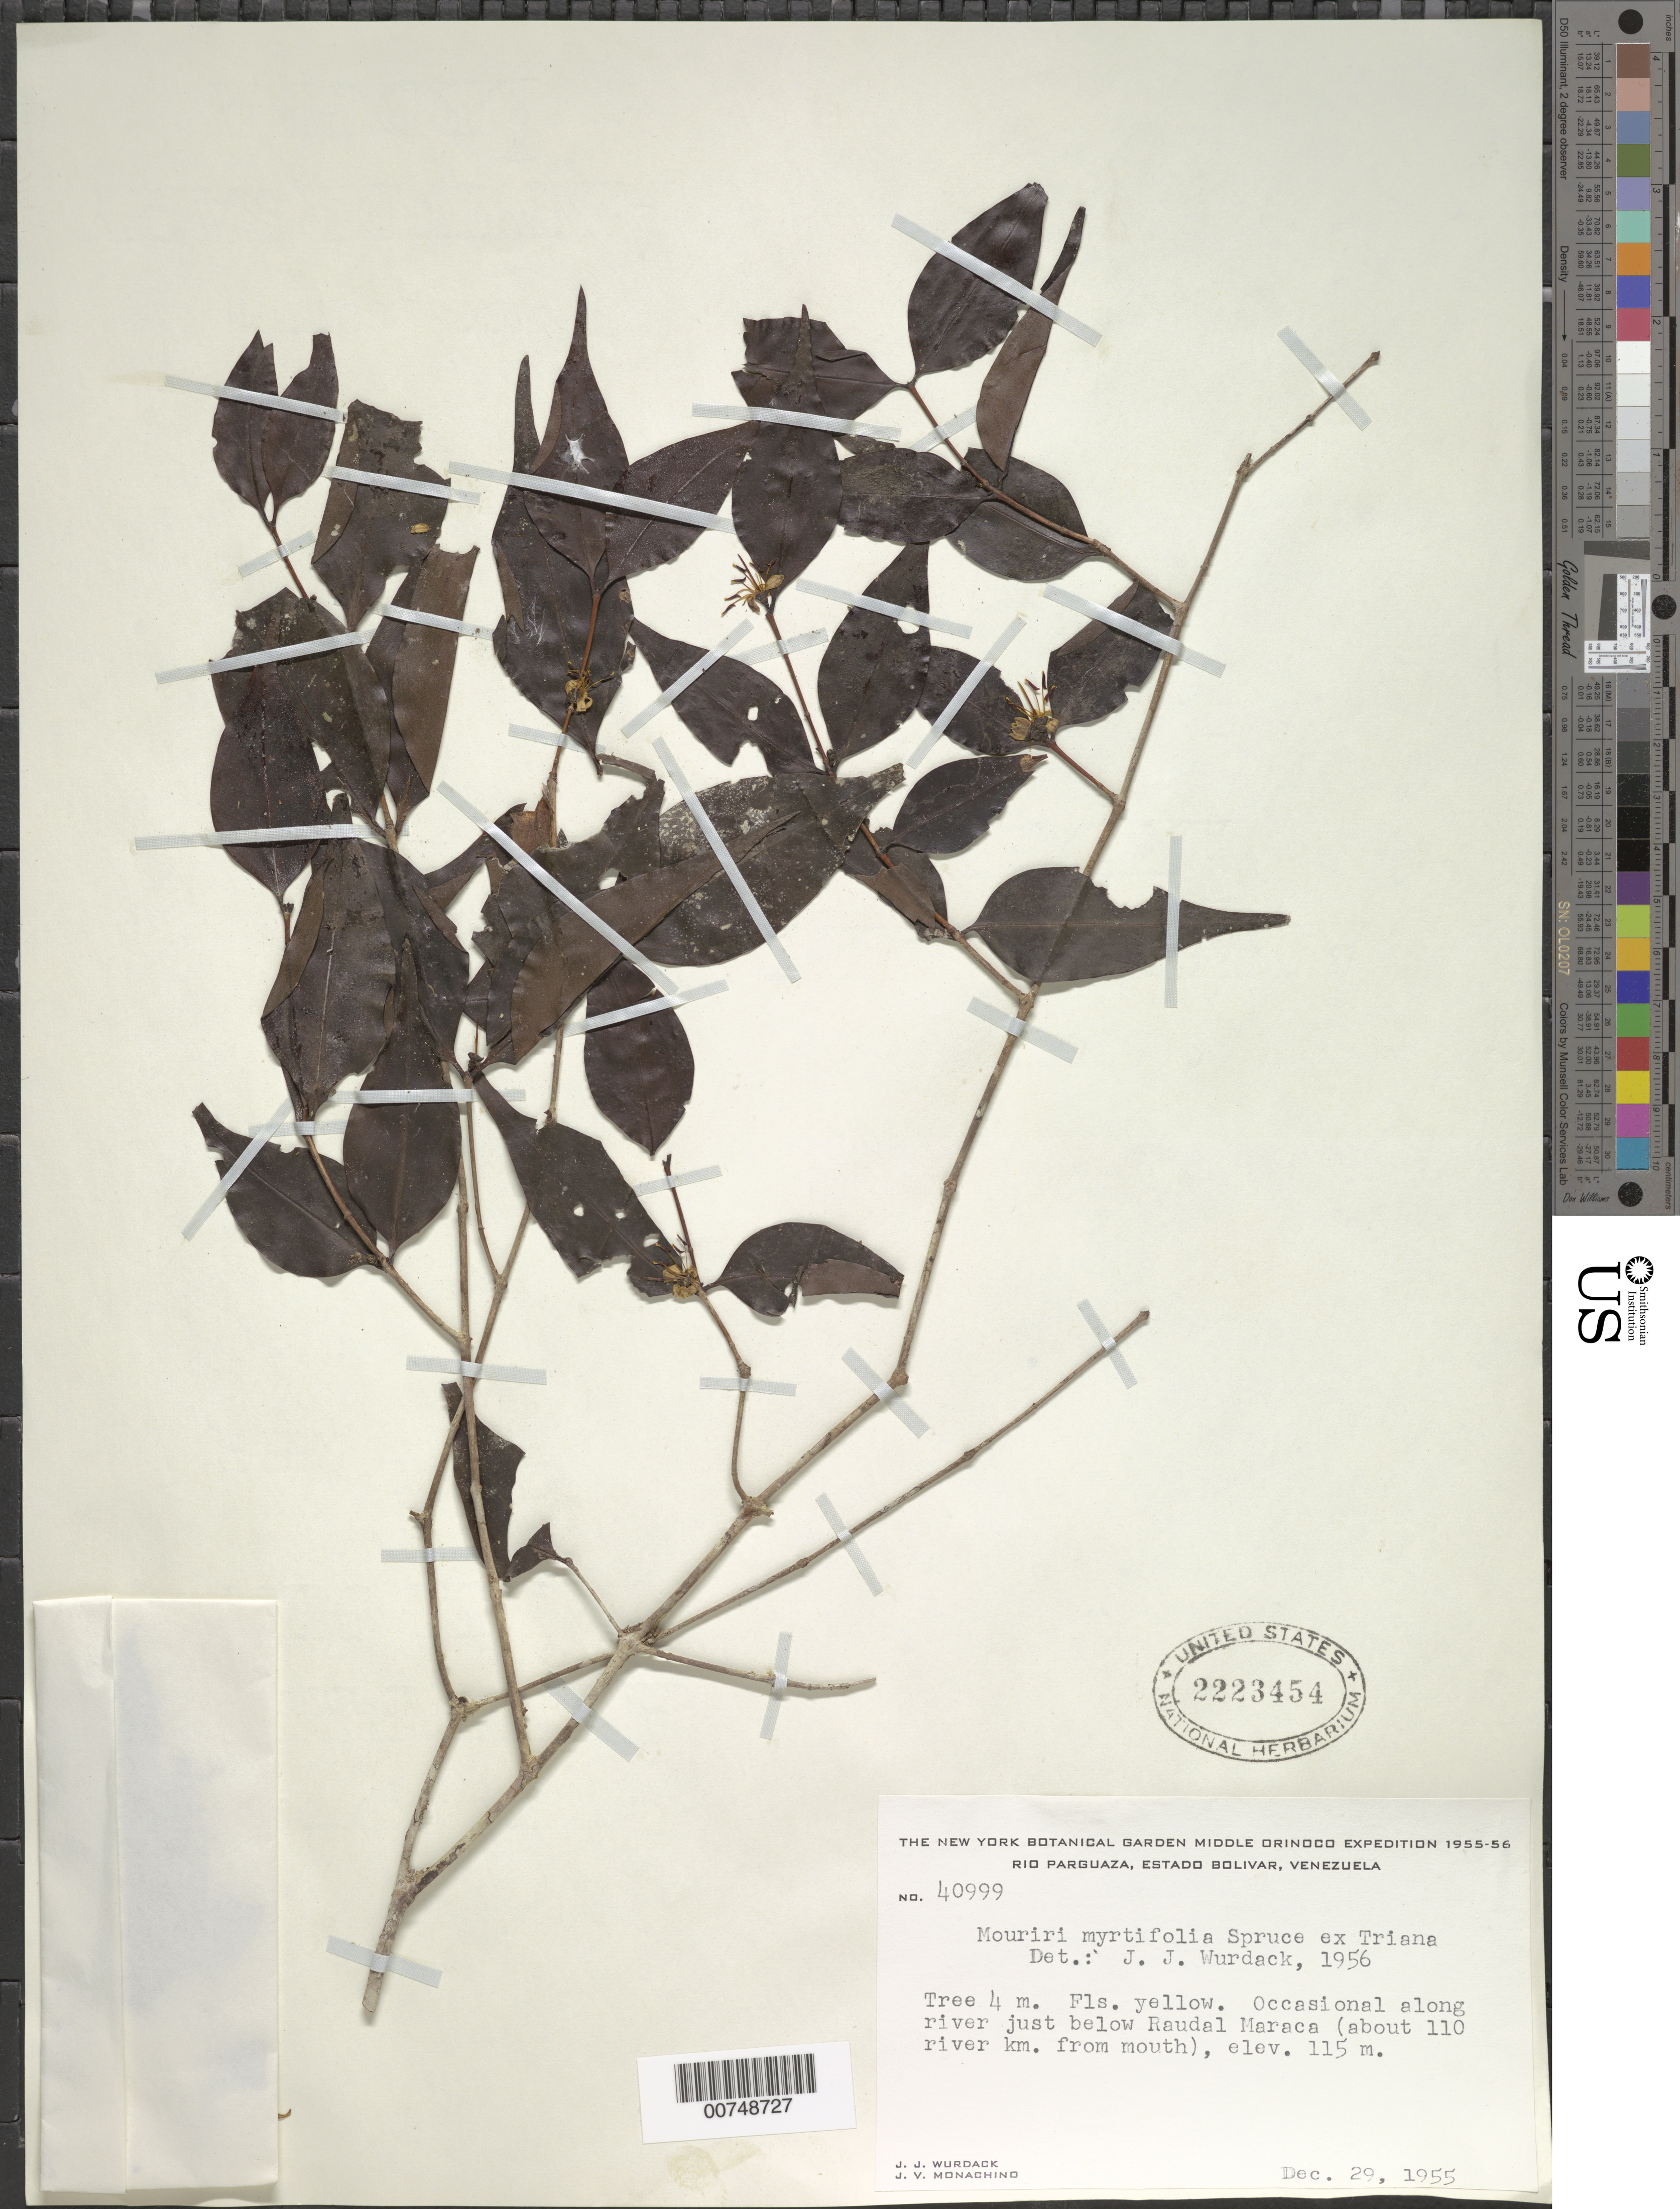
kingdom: Plantae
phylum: Tracheophyta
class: Magnoliopsida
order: Myrtales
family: Melastomataceae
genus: Mouriri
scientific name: Mouriri myrtifolia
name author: Spruce ex Triana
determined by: Wurdack, John J., (US), US (UNITED STATES)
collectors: J. J. Wurdack & J. V. Monachino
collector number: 40999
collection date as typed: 29-Dec-55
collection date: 1955-12-29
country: Venezuela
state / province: Bolívar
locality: Río Parguaza, just below Raudal Maraca (about 110 river km from mouth)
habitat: Along river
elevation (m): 115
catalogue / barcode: US 2223454